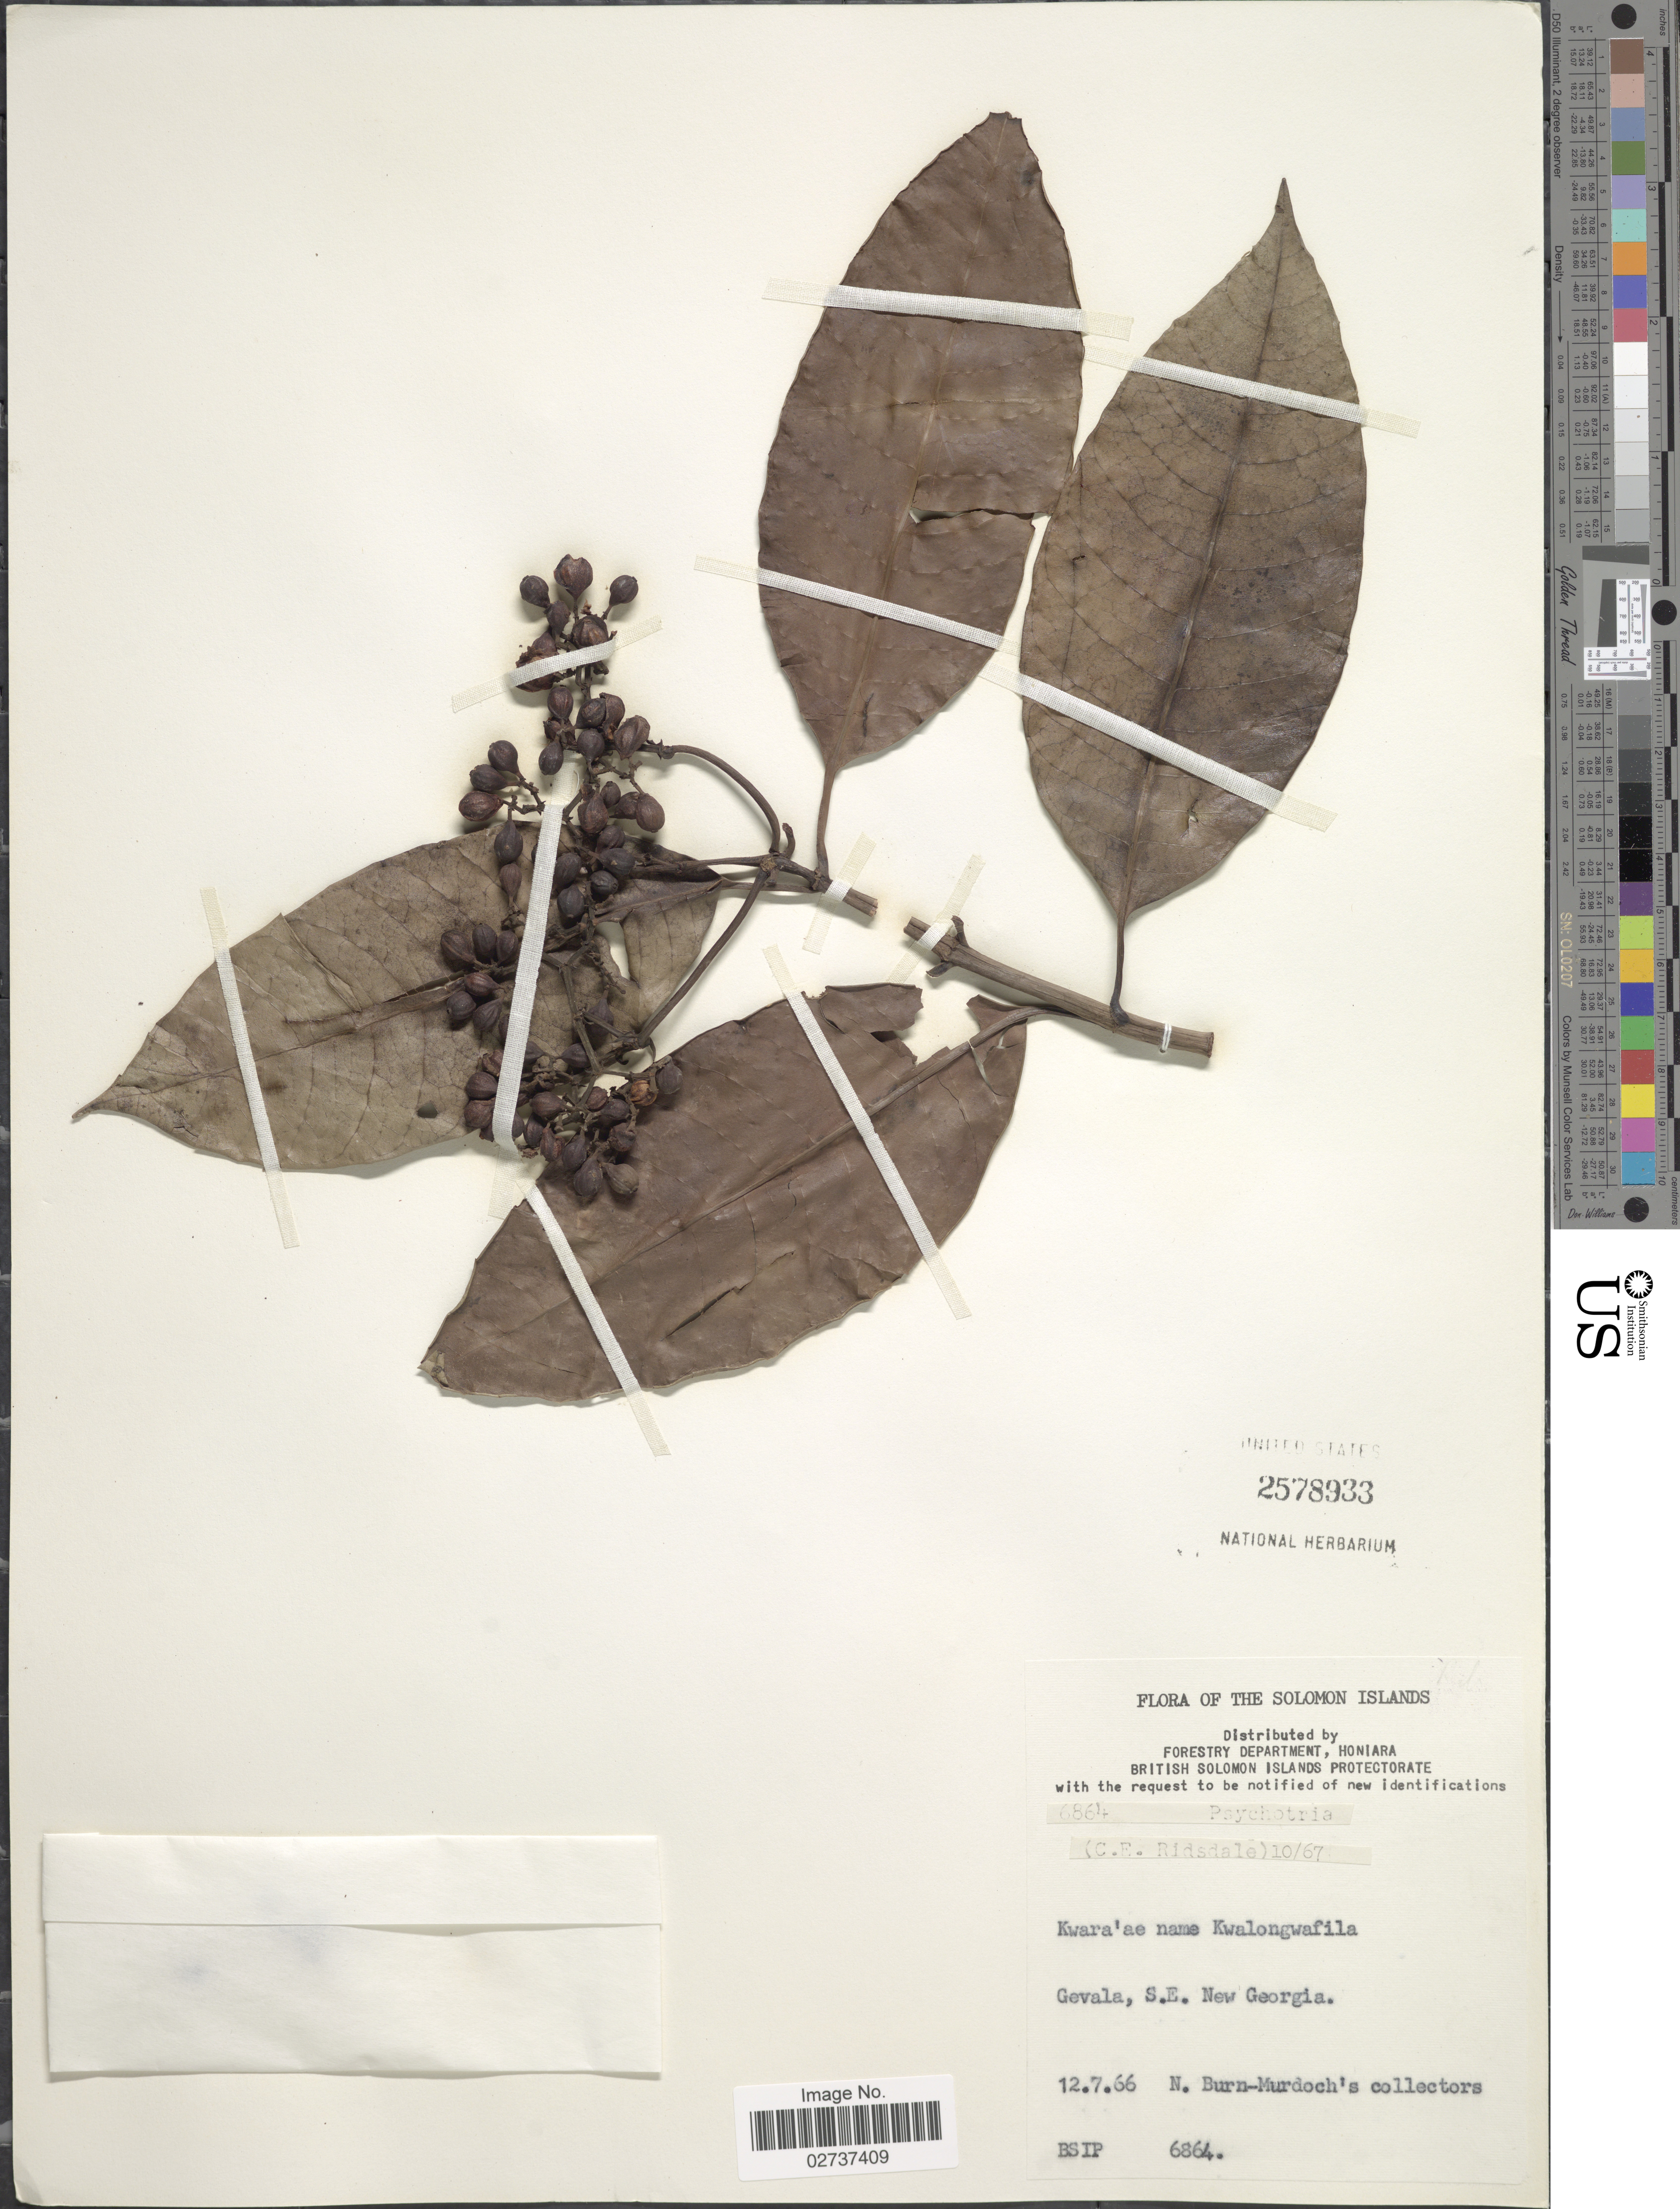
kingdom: Plantae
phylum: Tracheophyta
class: Magnoliopsida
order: Gentianales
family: Rubiaceae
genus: Psychotria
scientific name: Psychotria sp.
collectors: N. Burn-Murdoch's collectors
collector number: BSIP 6864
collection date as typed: Transcribed d/m/y: 12/7/66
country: Solomon Islands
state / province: Solomon Islands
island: New Georgia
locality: Gevala, S.E. New Georgia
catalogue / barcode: US 2578933